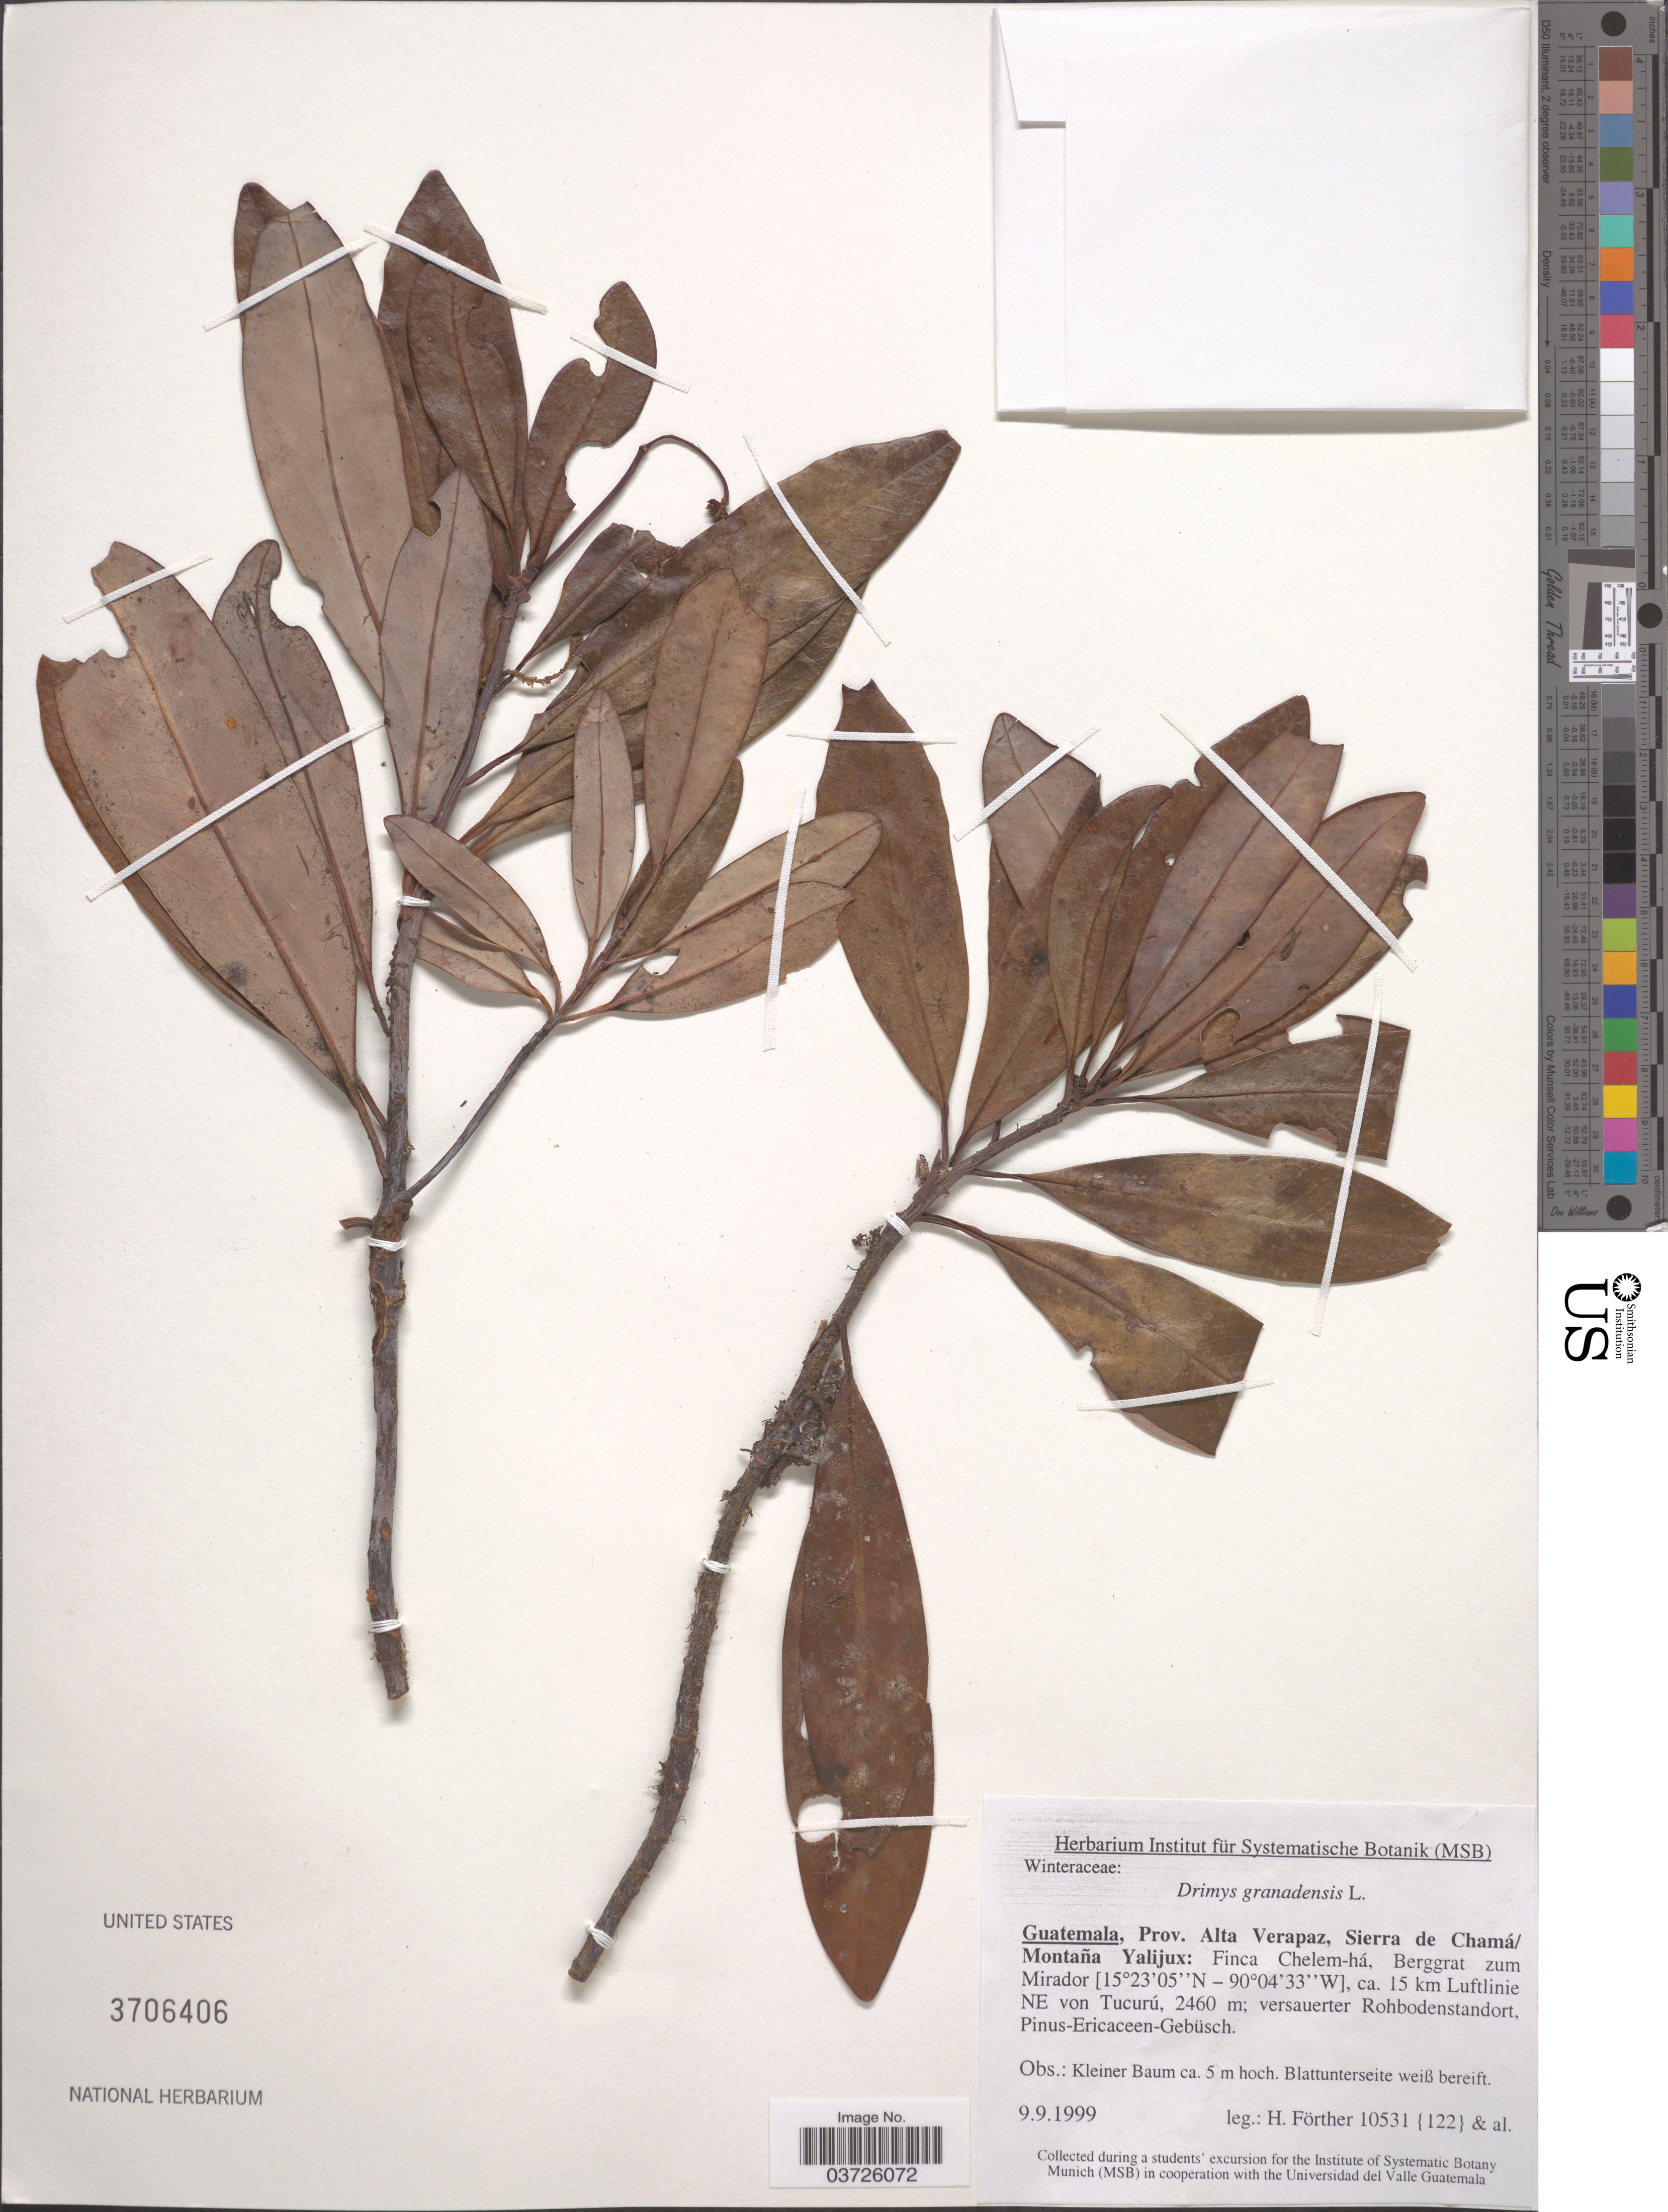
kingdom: Plantae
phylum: Tracheophyta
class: Magnoliopsida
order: Canellales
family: Winteraceae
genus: Drimys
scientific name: Drimys granadensis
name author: L. f.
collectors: H. Förther & et al.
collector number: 10531/{122}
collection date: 1999-09-09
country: Guatemala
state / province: Alta Verapaz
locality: Sierra de Chamá/Montaña Yalijux: Finca Chelem-há, Berggrat zum Mirador, ca. 15 km Luftlinie NE von Tucurú.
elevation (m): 2460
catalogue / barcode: US 3706406